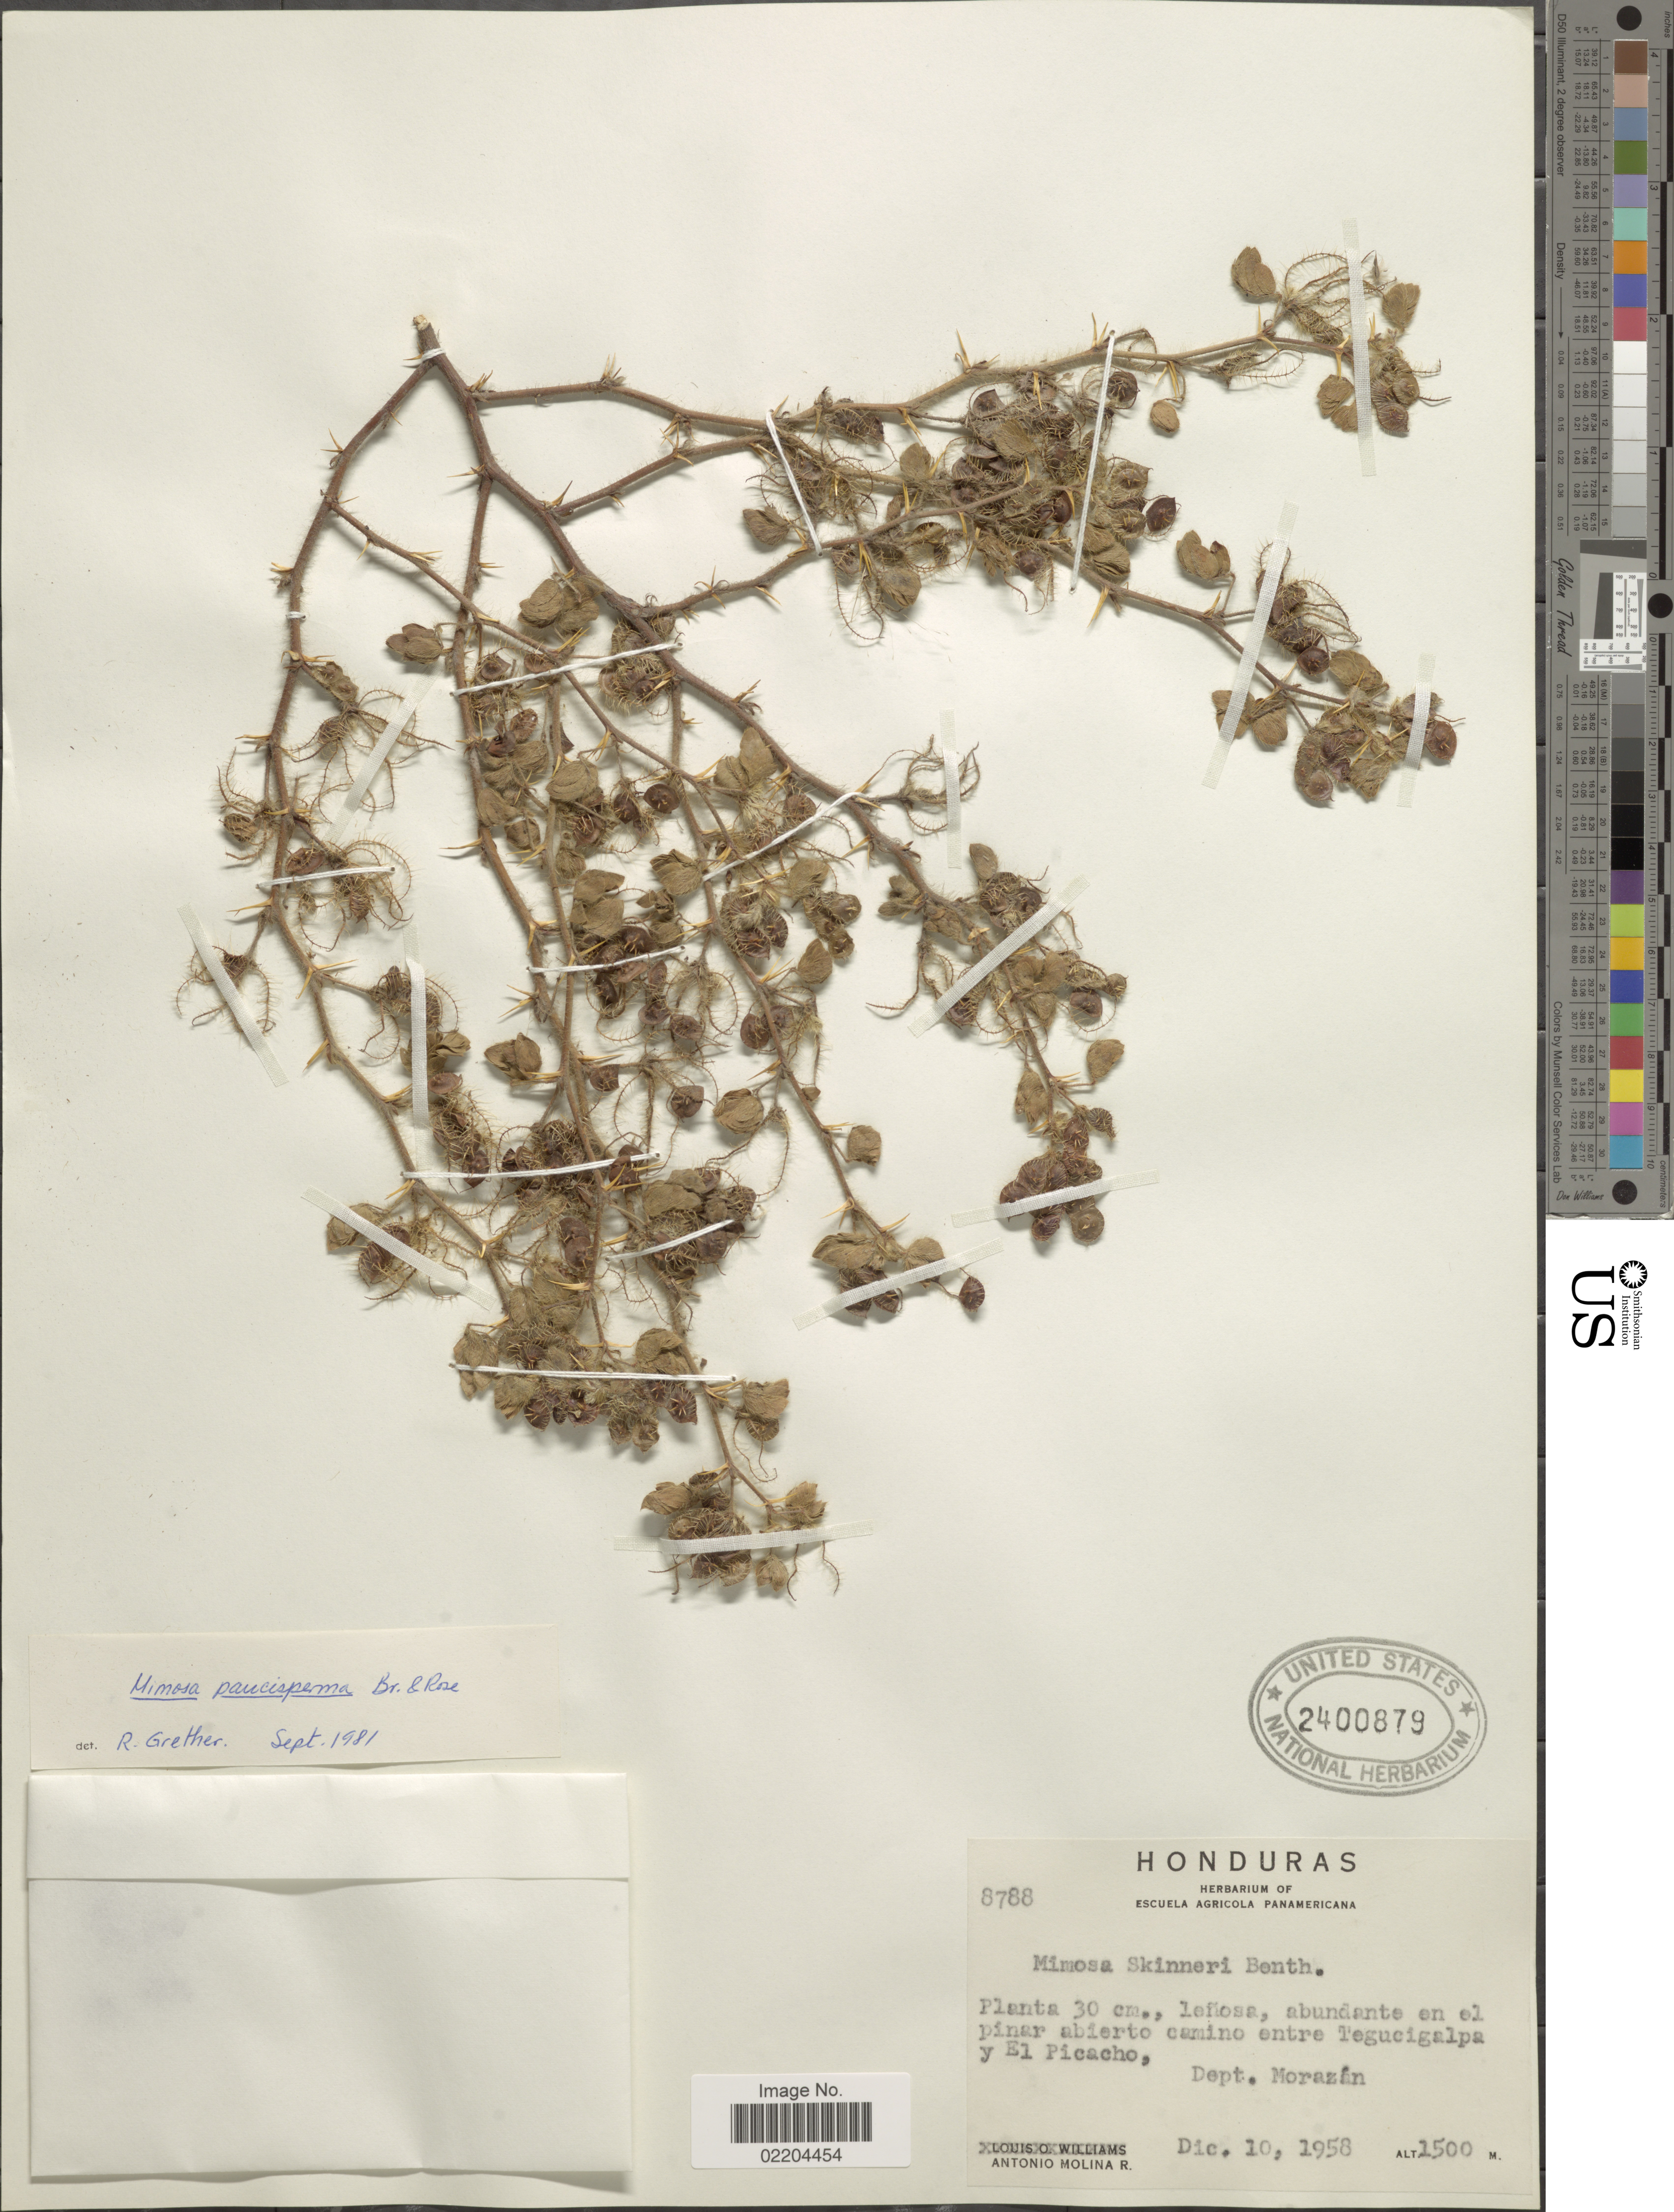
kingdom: Plantae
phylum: Tracheophyta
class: Magnoliopsida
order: Fabales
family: Fabaceae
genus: Mimosa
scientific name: Mimosa paucisperma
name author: Britton & Rose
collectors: A. Molina R.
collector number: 8788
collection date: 1958-12-10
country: Honduras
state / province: Fco. Morazán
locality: En el pinar abierto camino entre Tegucigalpa y El Picacho, Dept. Morazan.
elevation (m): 1500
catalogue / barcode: US 2400879